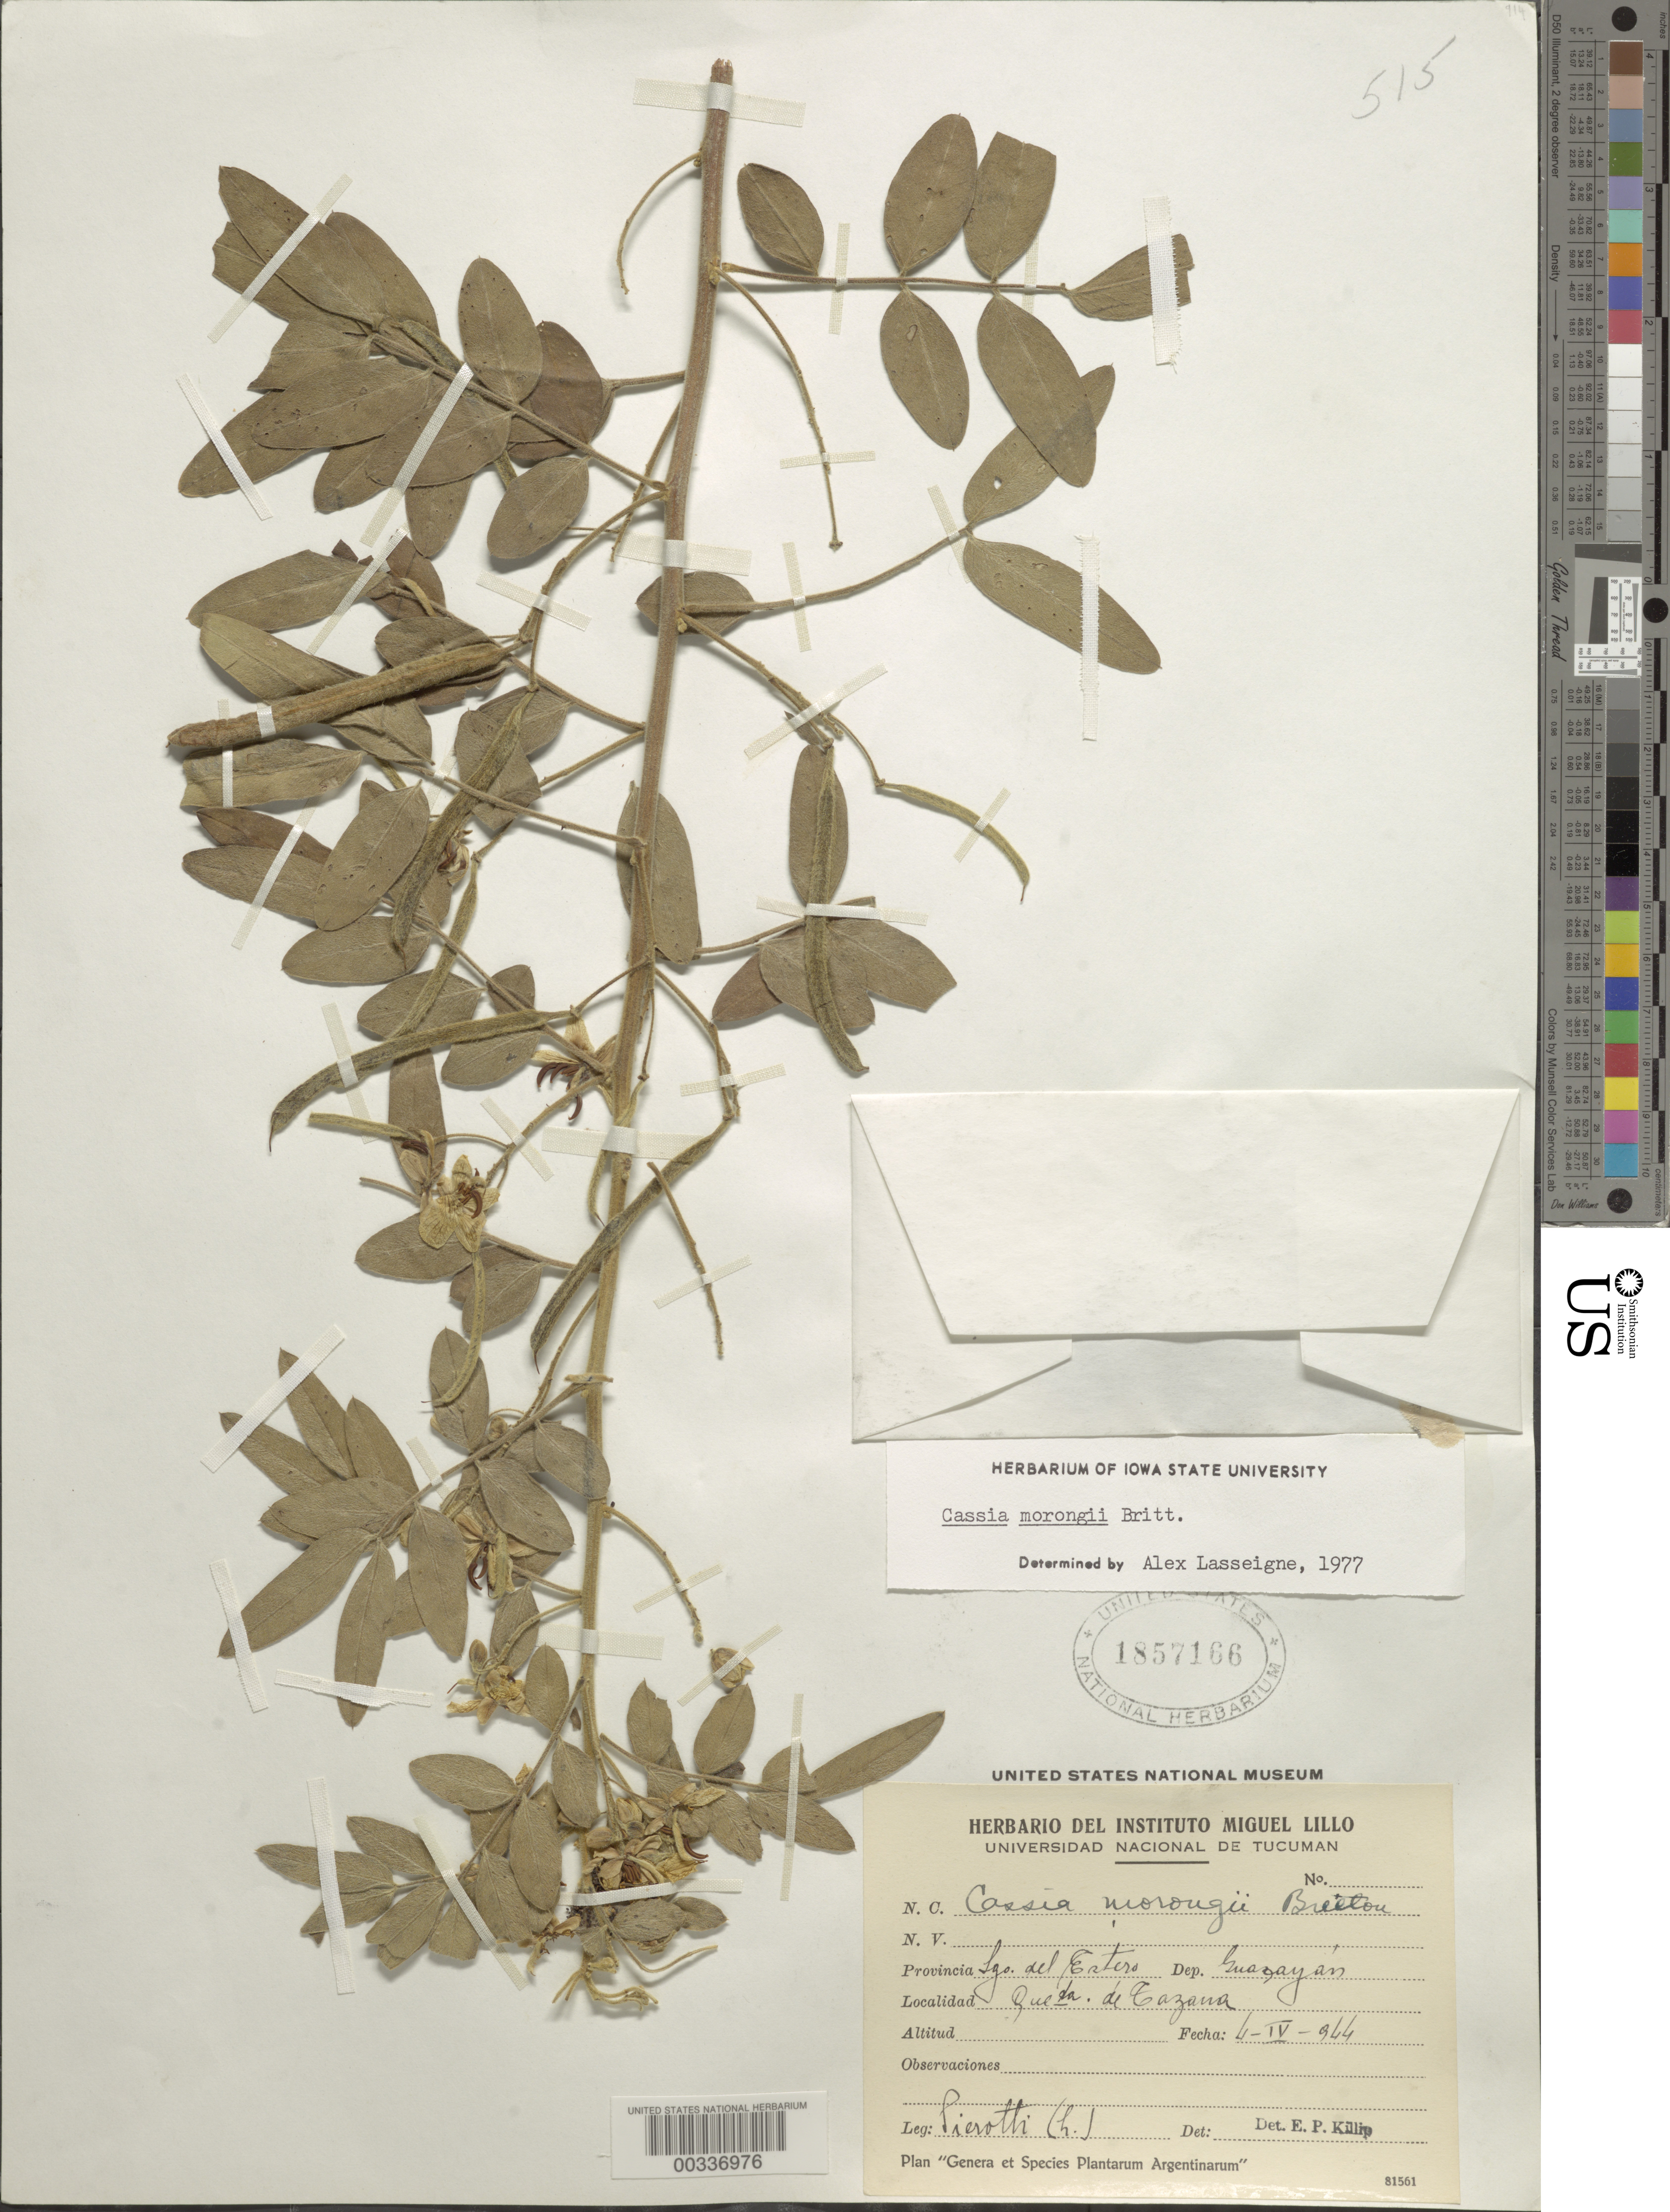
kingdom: Plantae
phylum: Tracheophyta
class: Magnoliopsida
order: Fabales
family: Fabaceae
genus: Senna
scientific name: Senna morongii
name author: (Britton) H.S. Irwin & Barneby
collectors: S. A. Pierotti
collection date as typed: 04 Apr 1944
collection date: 1944-04-04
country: Argentina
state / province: Santiago del Estero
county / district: Guasayán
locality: Que. de Tazana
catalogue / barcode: US 1857166